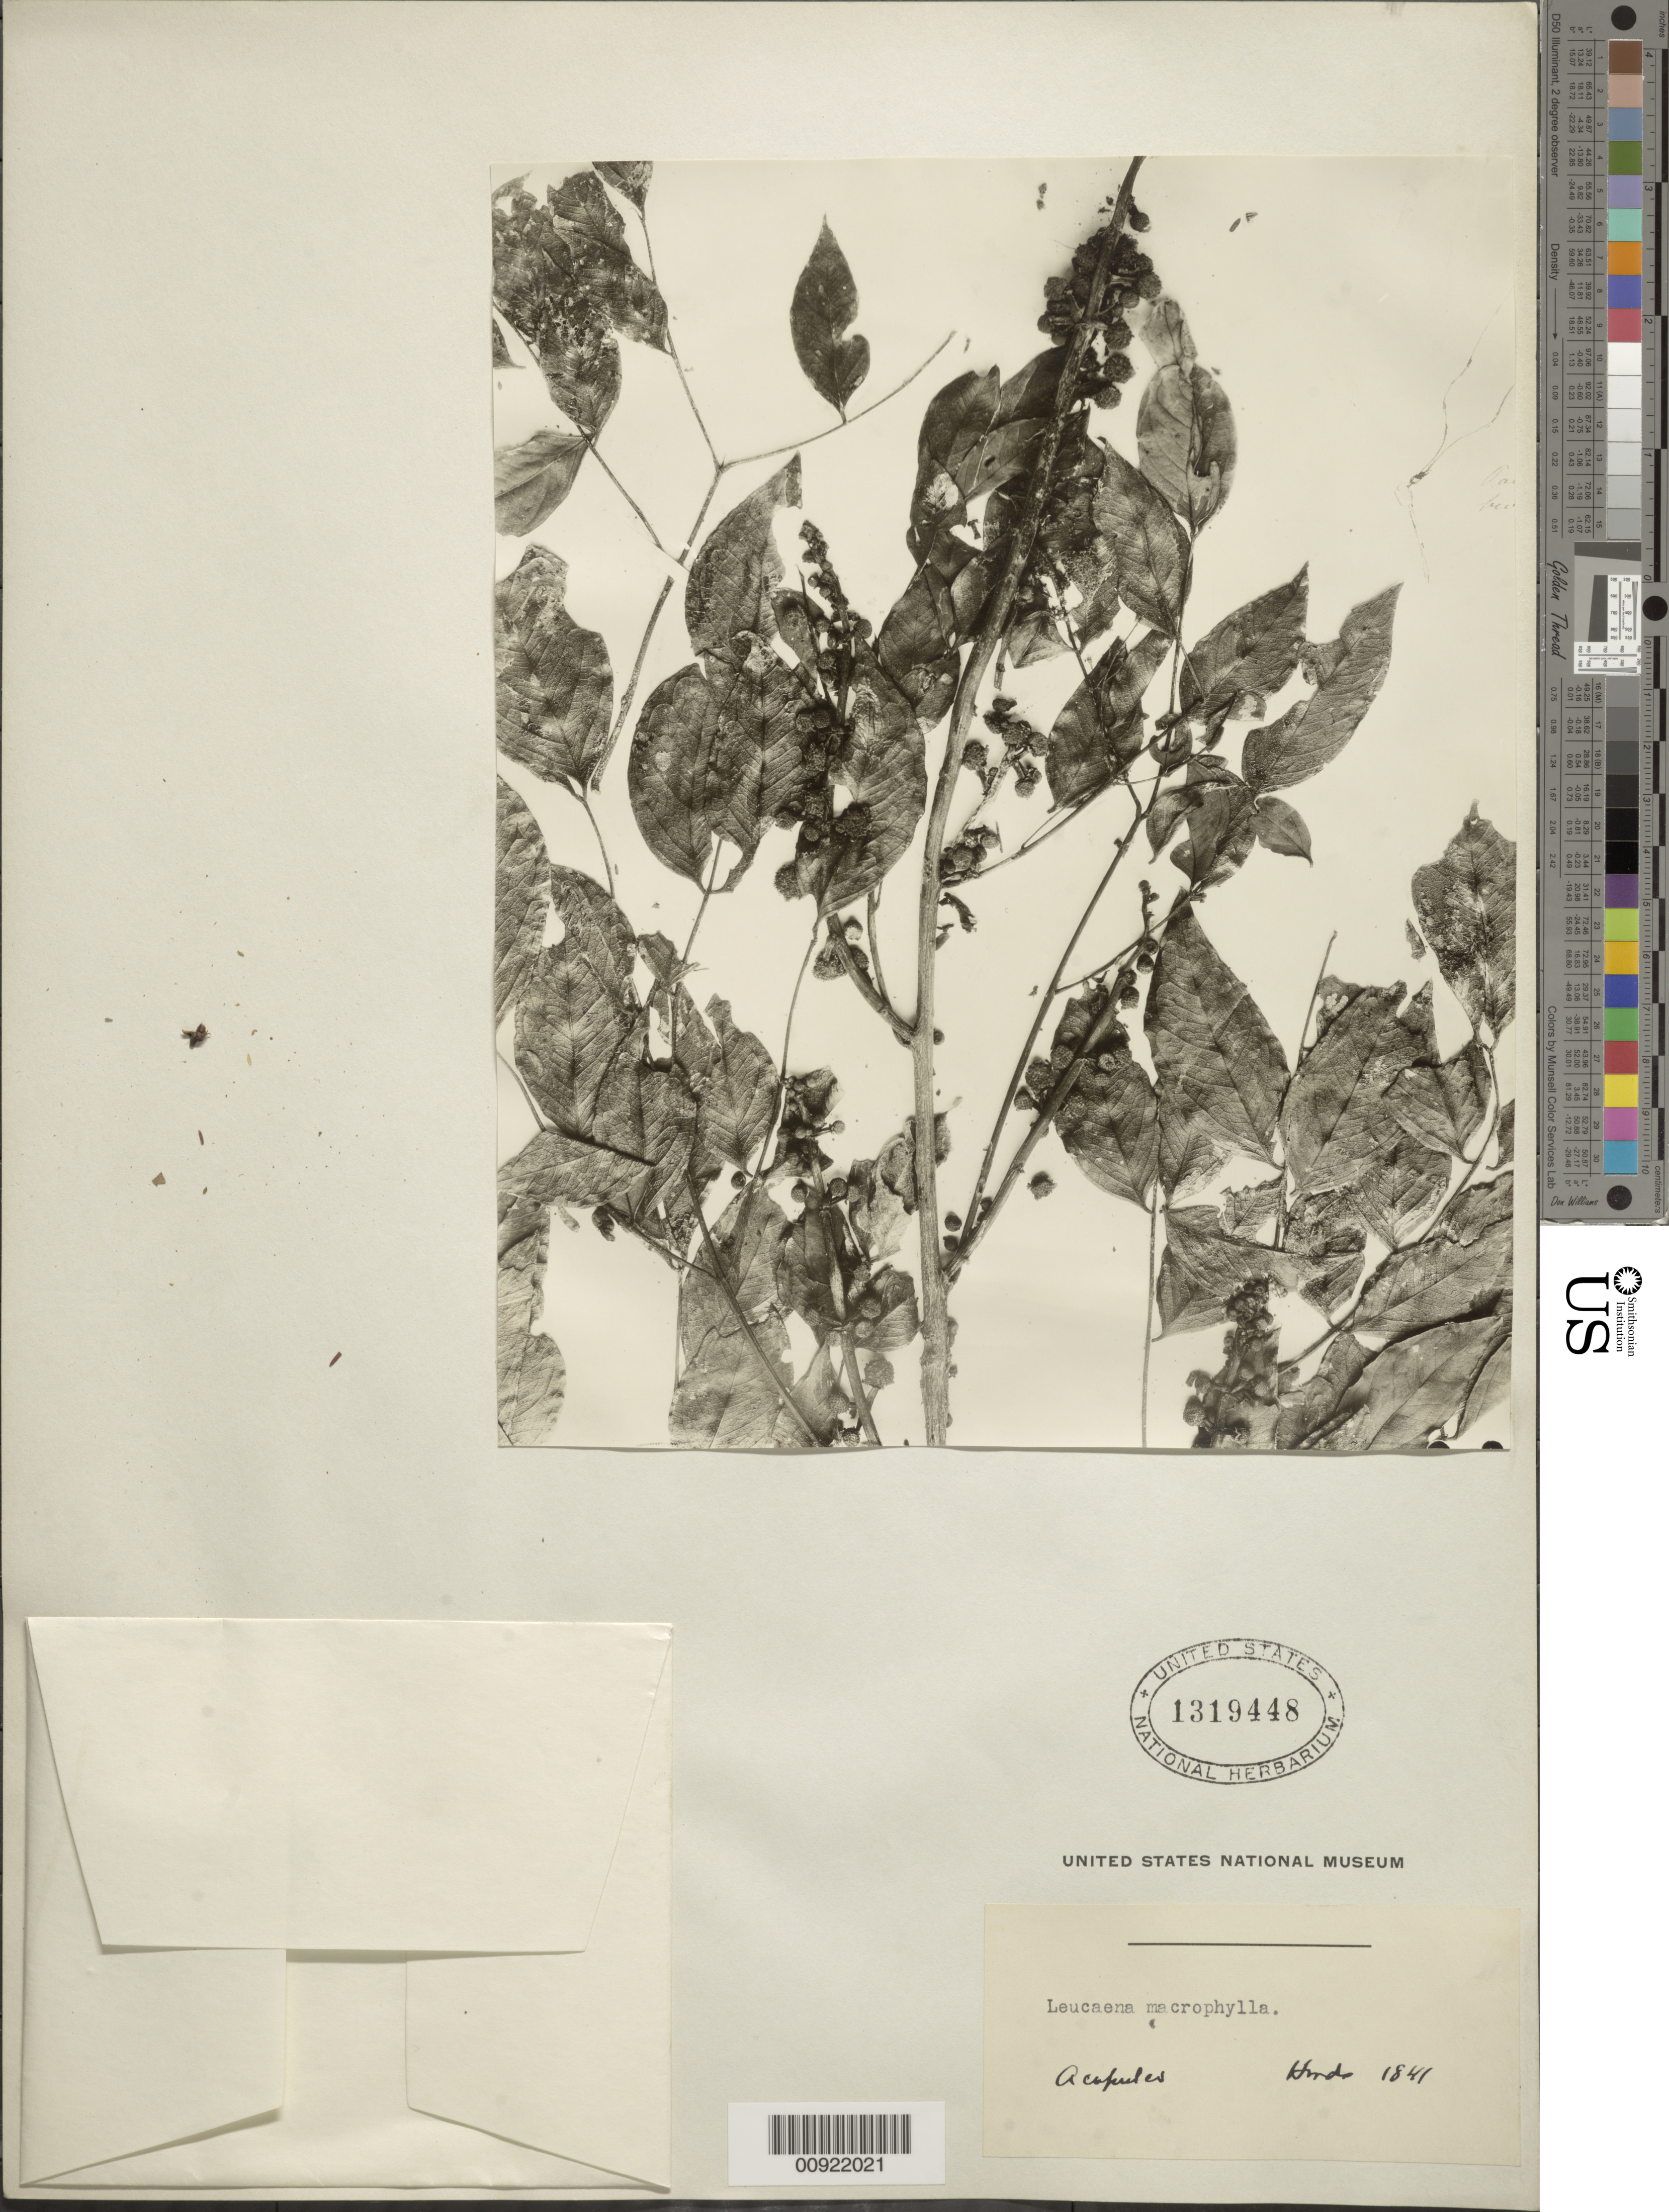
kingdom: Plantae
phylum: Tracheophyta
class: Magnoliopsida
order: Fabales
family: Fabaceae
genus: Leucaena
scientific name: Leucaena macrophylla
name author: Benth.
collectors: -. Hinds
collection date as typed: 1841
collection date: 1841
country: Mexico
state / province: Guerrero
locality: Acapulco.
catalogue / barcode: US 1319448